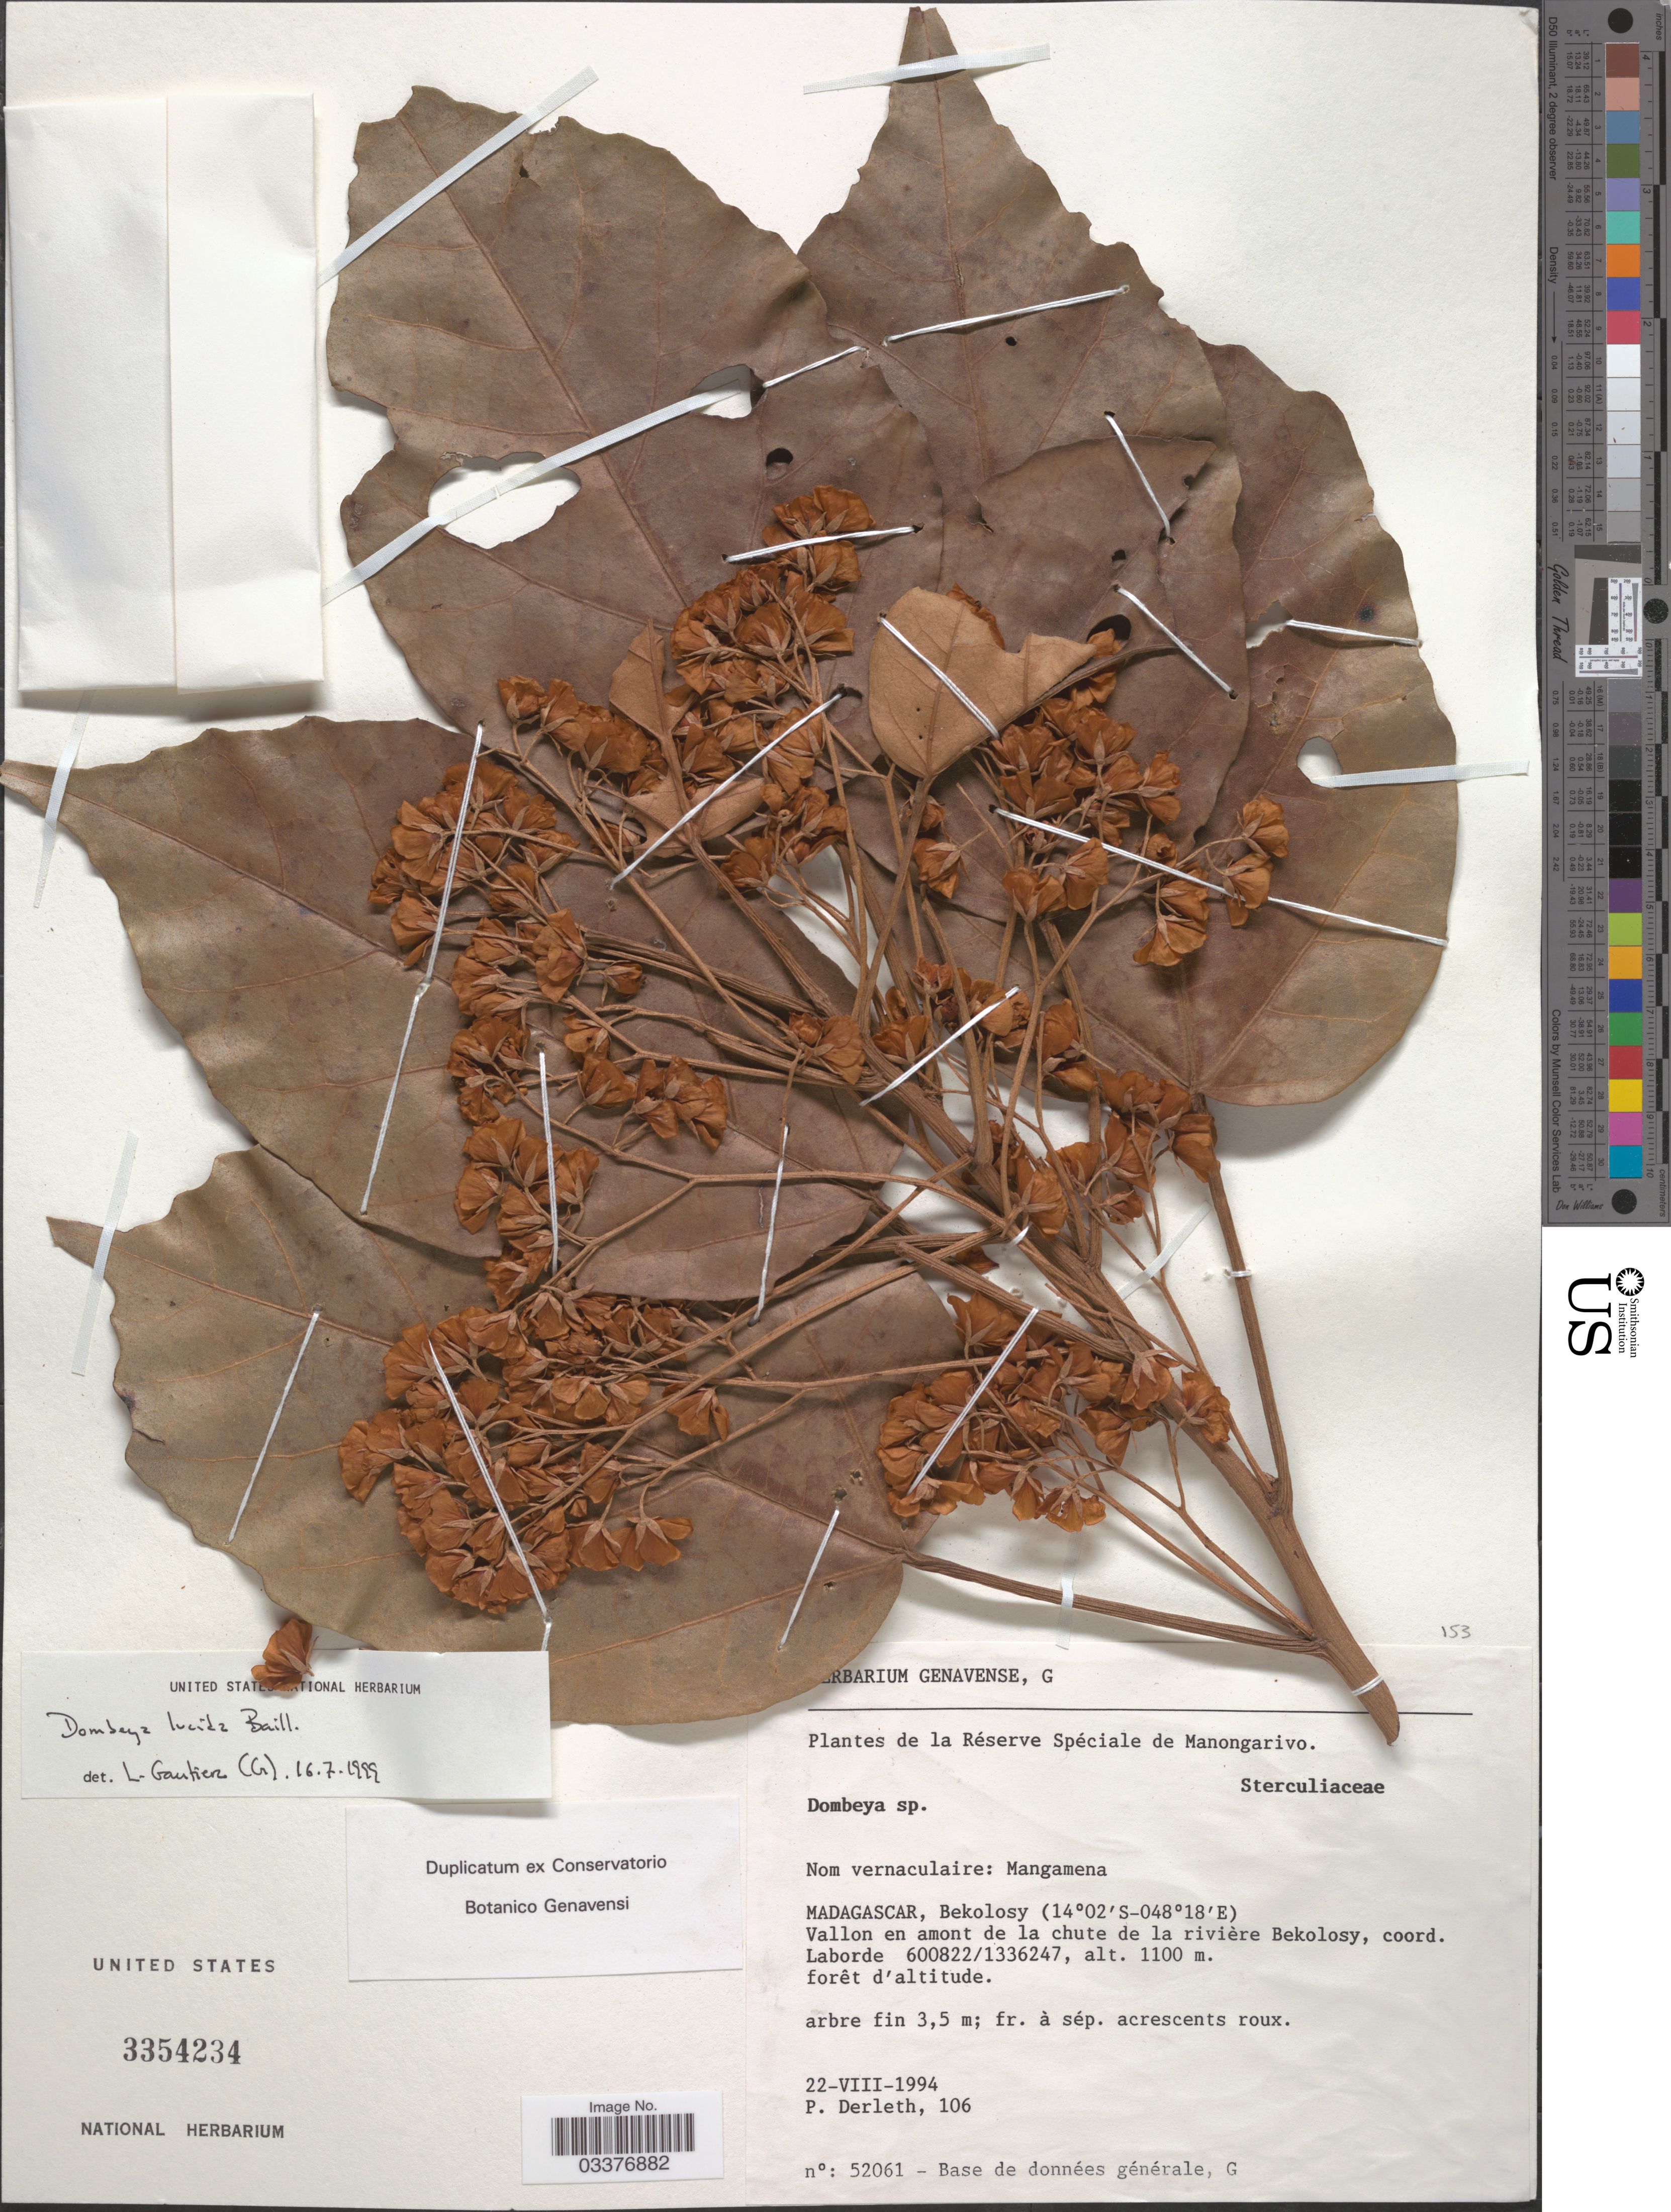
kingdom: Plantae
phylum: Tracheophyta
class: Magnoliopsida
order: Malvales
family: Malvaceae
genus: Dombeya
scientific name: Dombeya lucida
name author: Baill.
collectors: P. Derleth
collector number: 106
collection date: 1994-08-22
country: Madagascar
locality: Bekolosy, Vallon en amont de la chute de la rivière Bekolosy.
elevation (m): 1100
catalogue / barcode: US 3354234